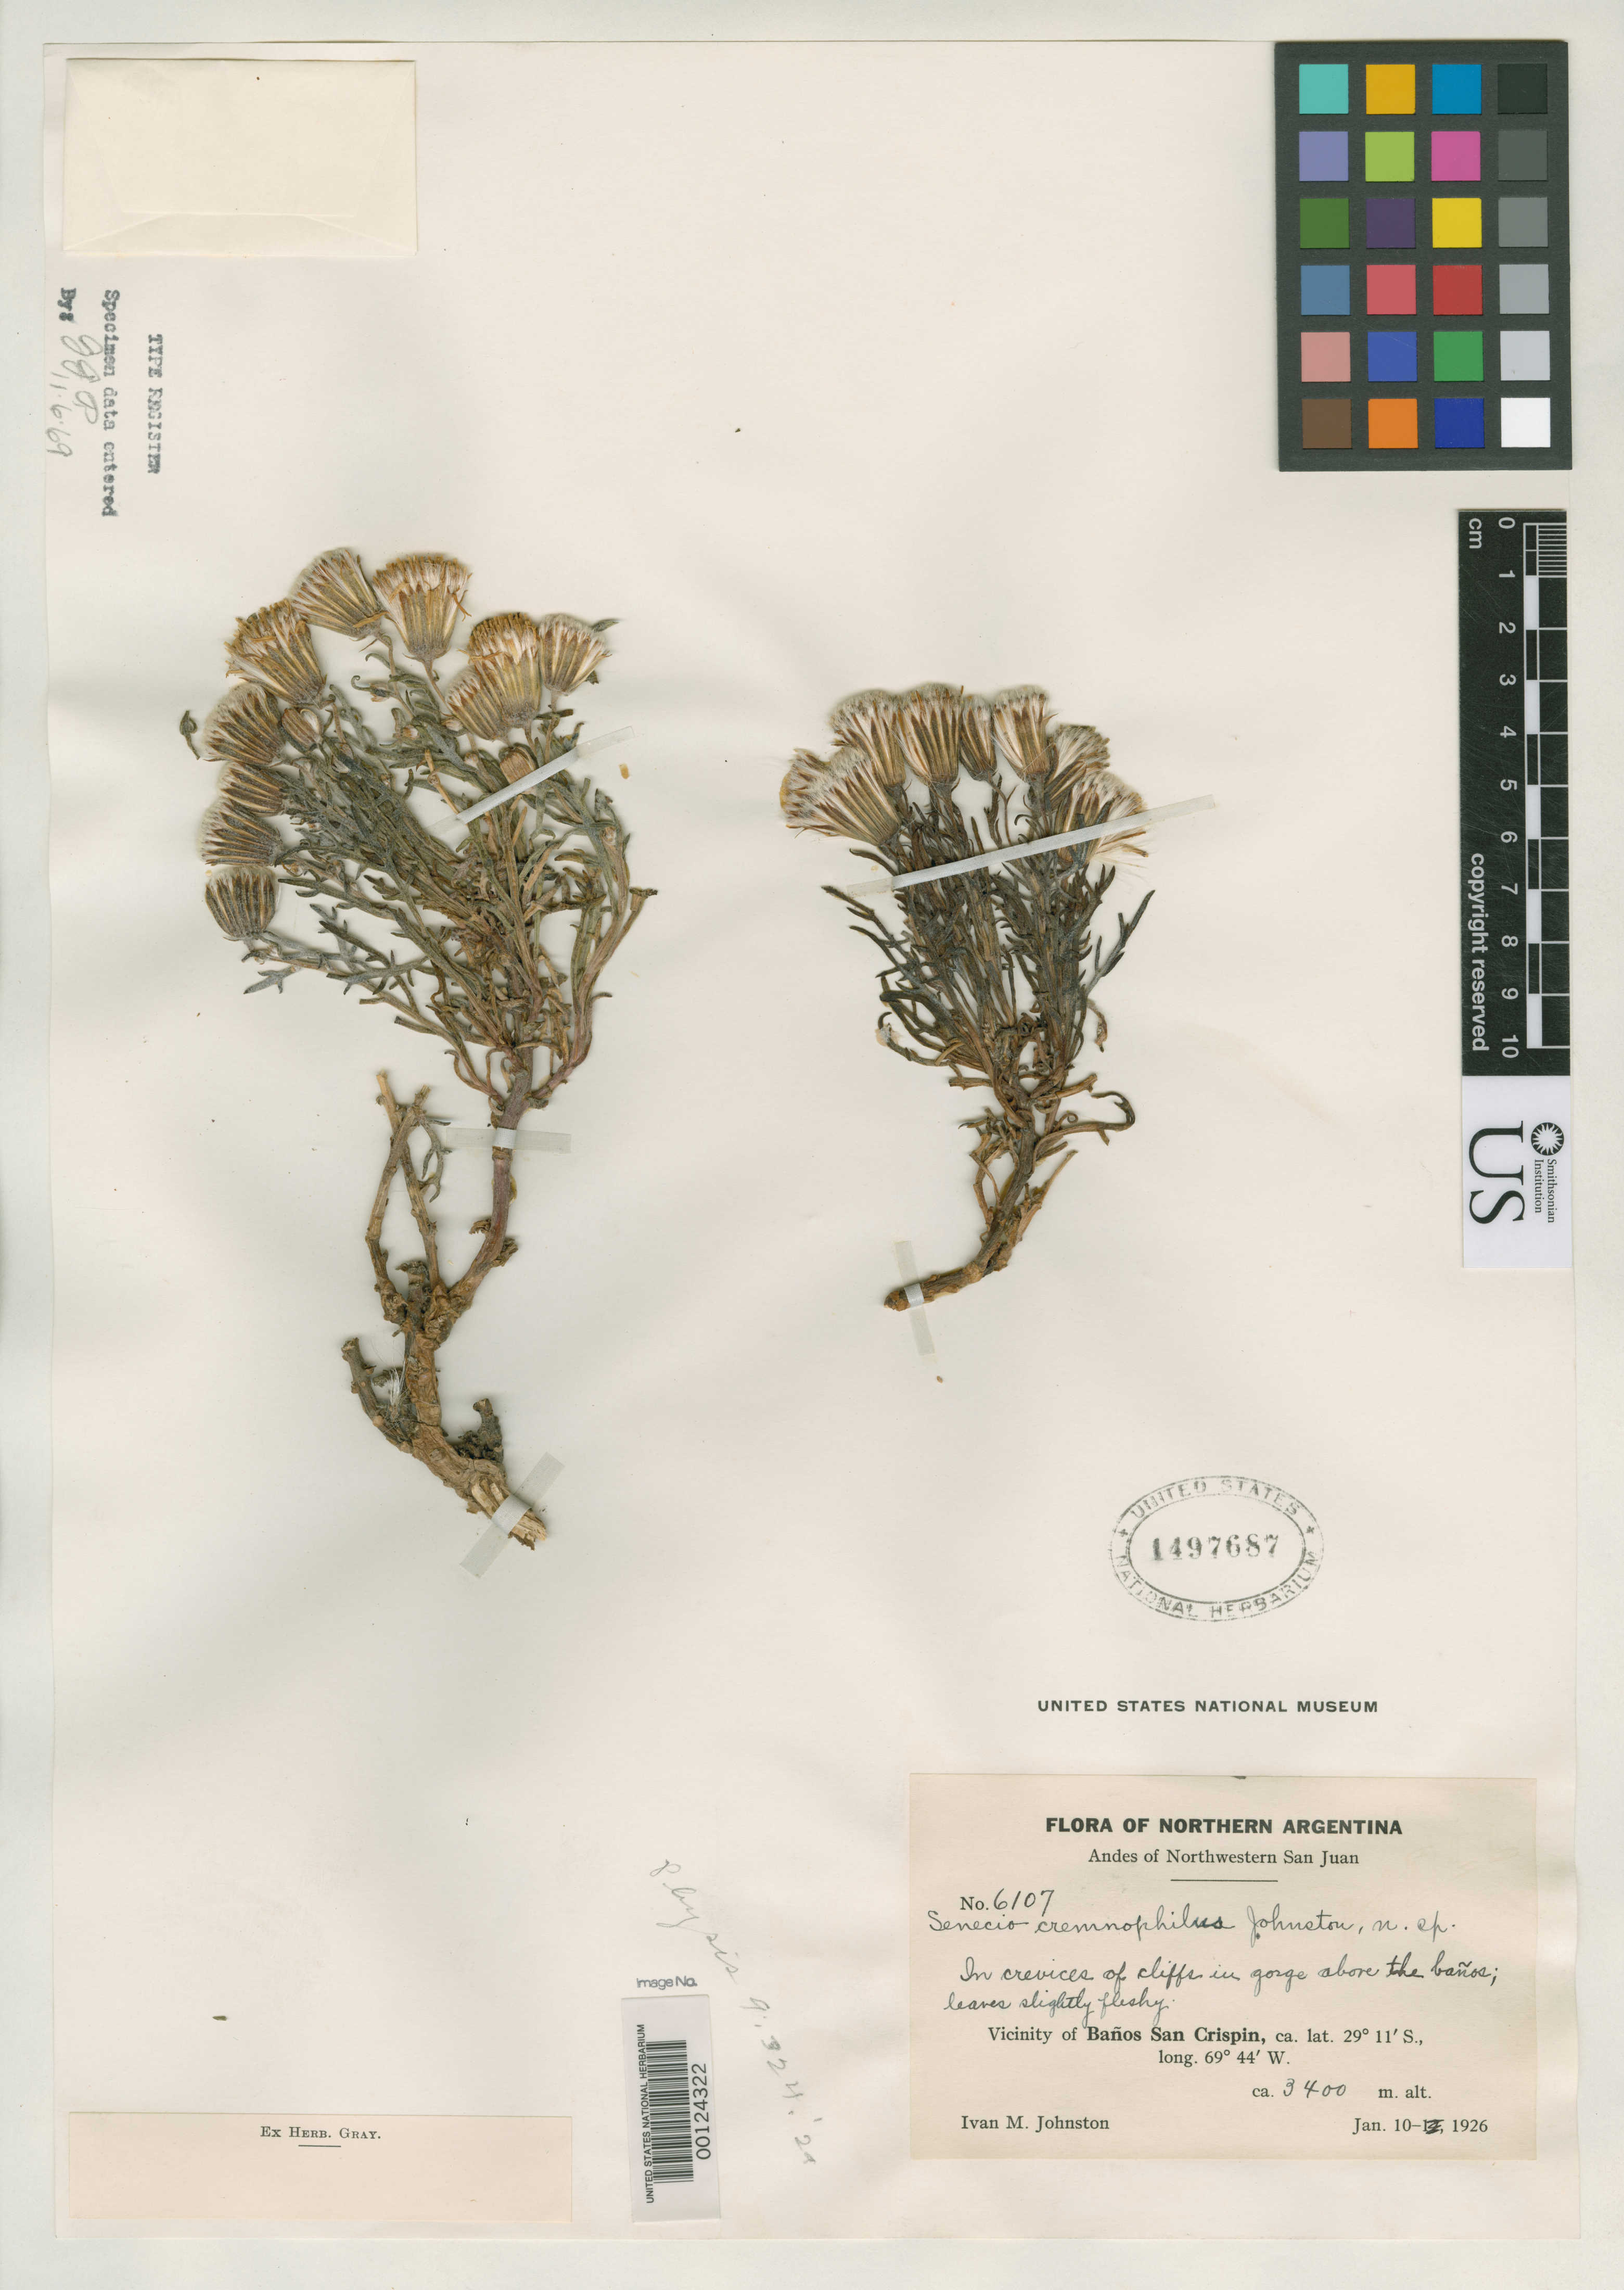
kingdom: Plantae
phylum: Tracheophyta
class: Magnoliopsida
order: Asterales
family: Asteraceae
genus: Senecio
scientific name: Senecio cremnophilus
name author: I.M. Johnst.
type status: Isotype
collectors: I.M. Johnston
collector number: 6107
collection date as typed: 10 Jan 1926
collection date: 1926-01-10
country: Argentina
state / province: San Juan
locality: In gorge of Rio de las Taguas above Banos de San Crispin.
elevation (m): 3400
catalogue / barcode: US 1497687